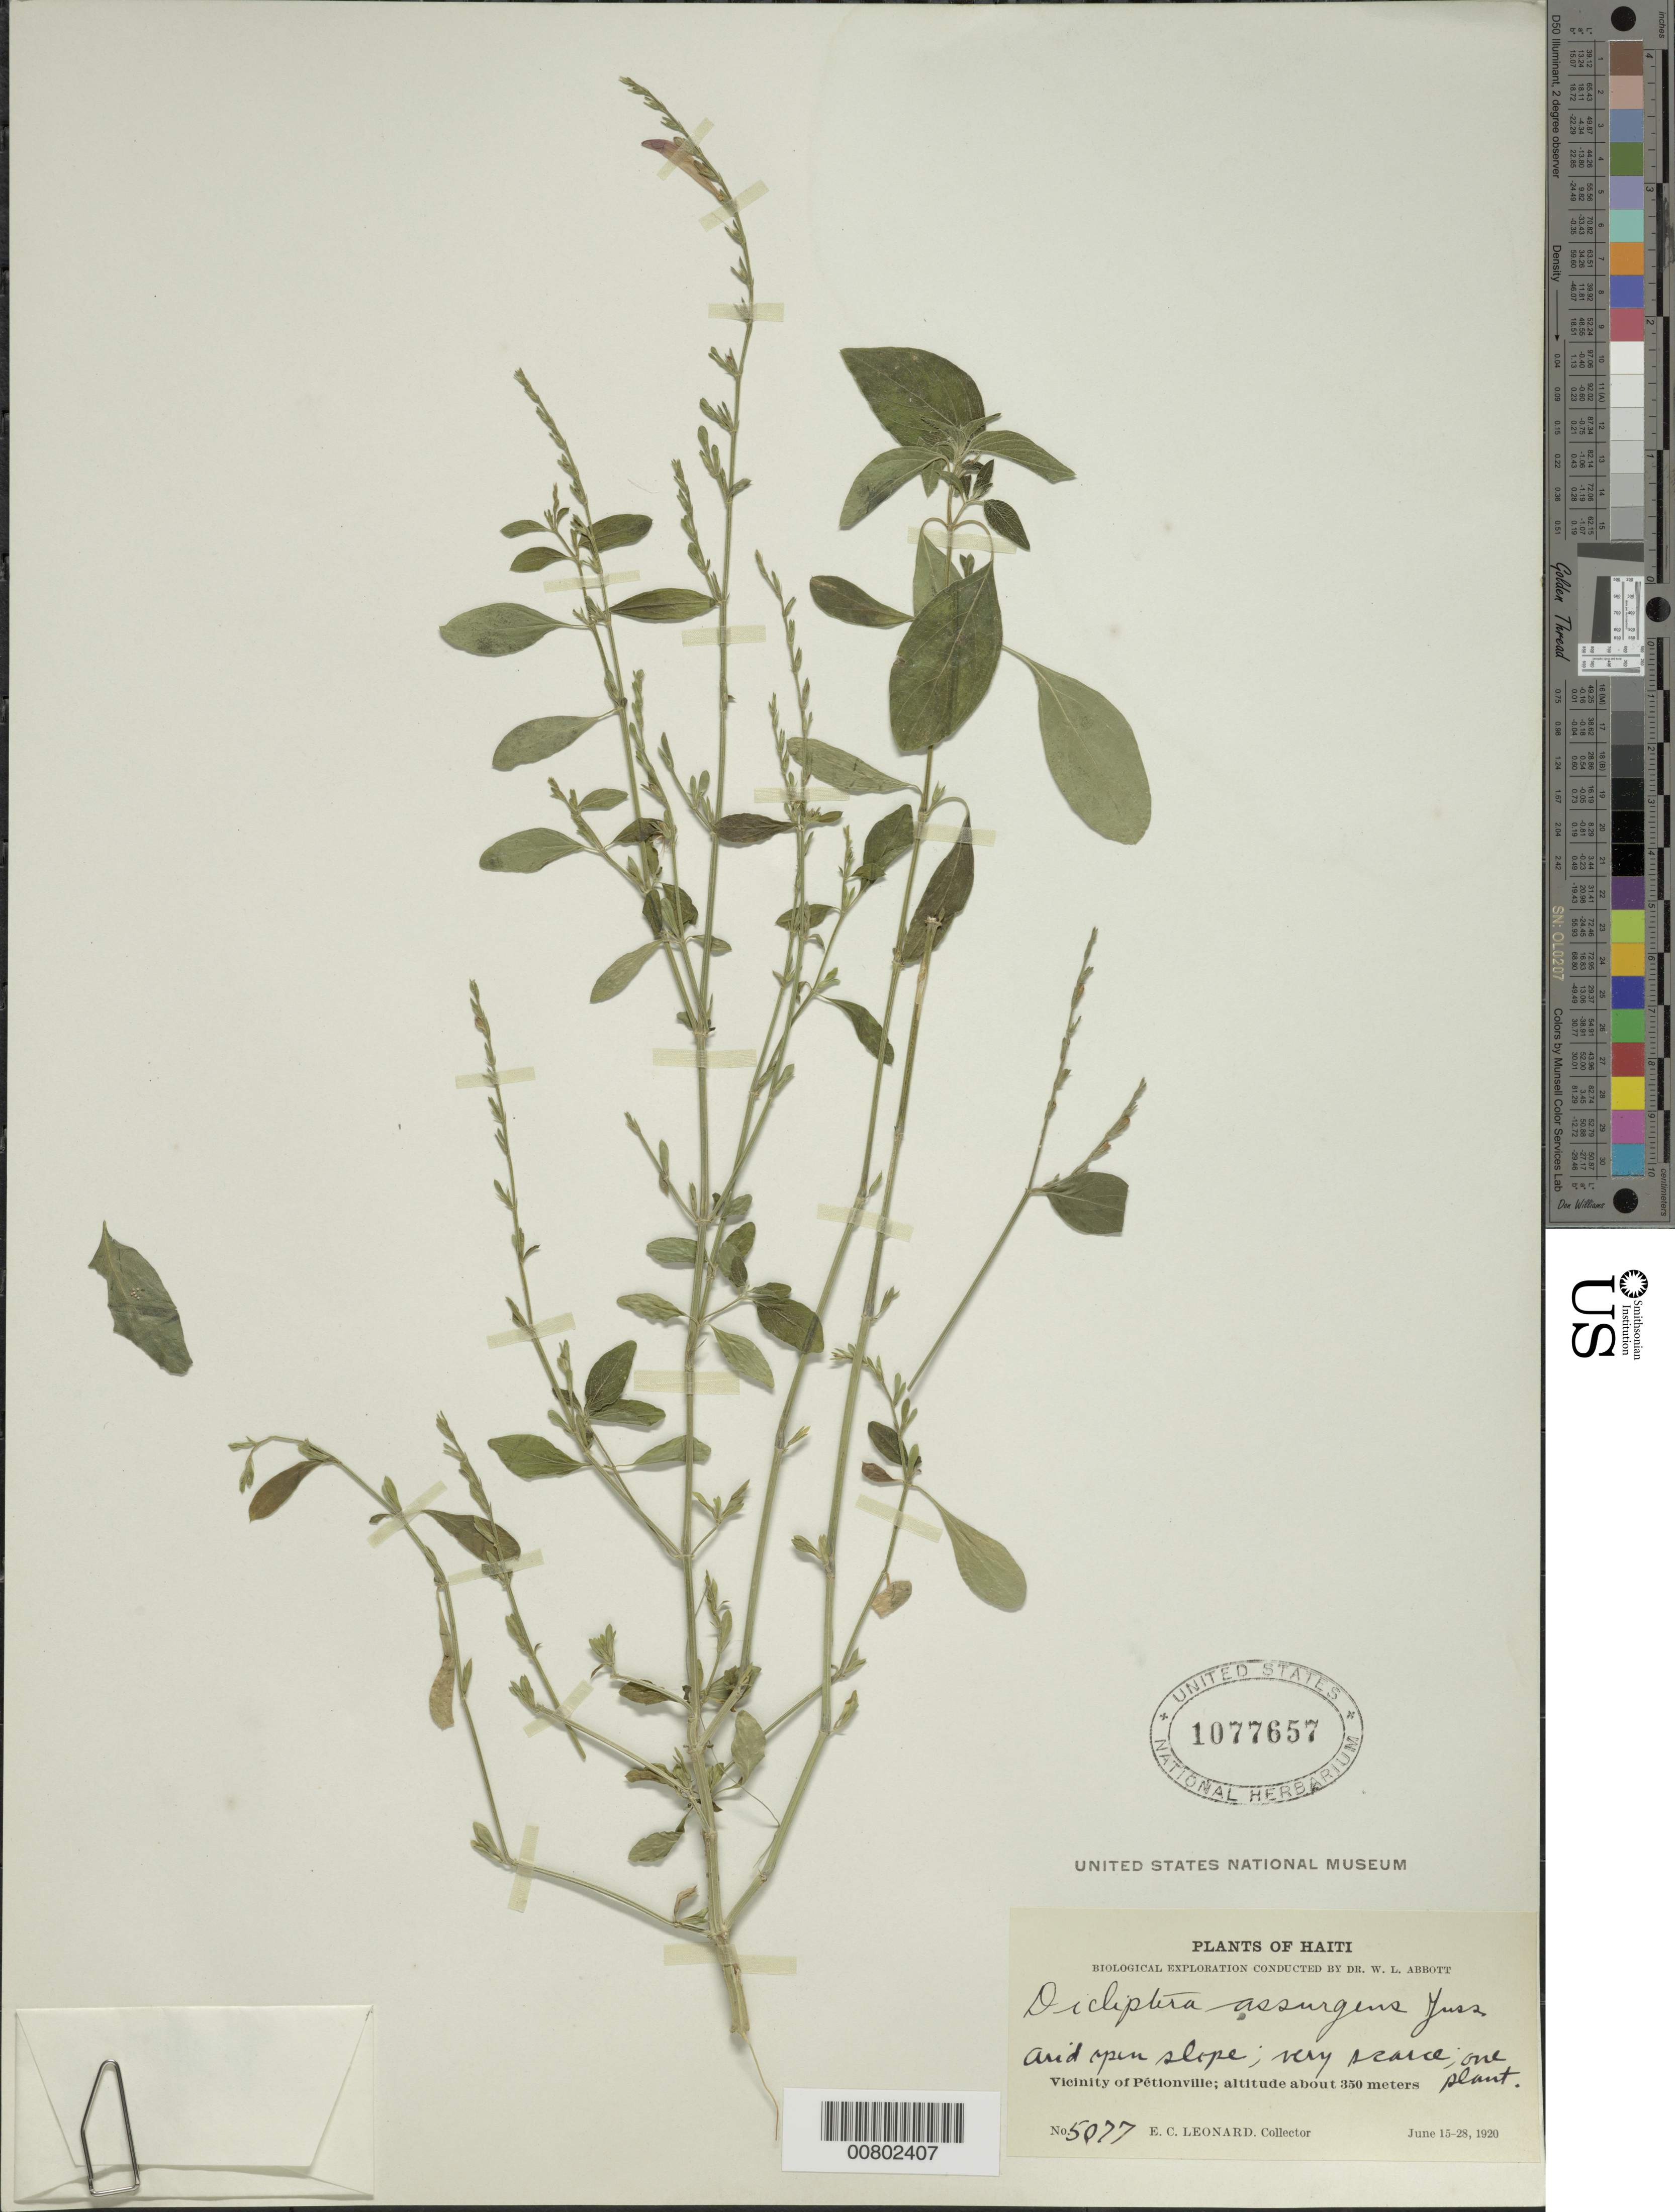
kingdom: Plantae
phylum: Tracheophyta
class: Magnoliopsida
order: Lamiales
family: Acanthaceae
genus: Dicliptera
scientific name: Dicliptera sexangularis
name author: (L.) Juss.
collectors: E. C. Leonard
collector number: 5077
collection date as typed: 15 Jun 1920 to 28 Jun 1920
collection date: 1920-06-15/1920-06-28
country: Haiti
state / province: Ouest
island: Hispaniola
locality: Vicinity of Pétionville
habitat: Arid open slope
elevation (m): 350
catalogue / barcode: US 1077657